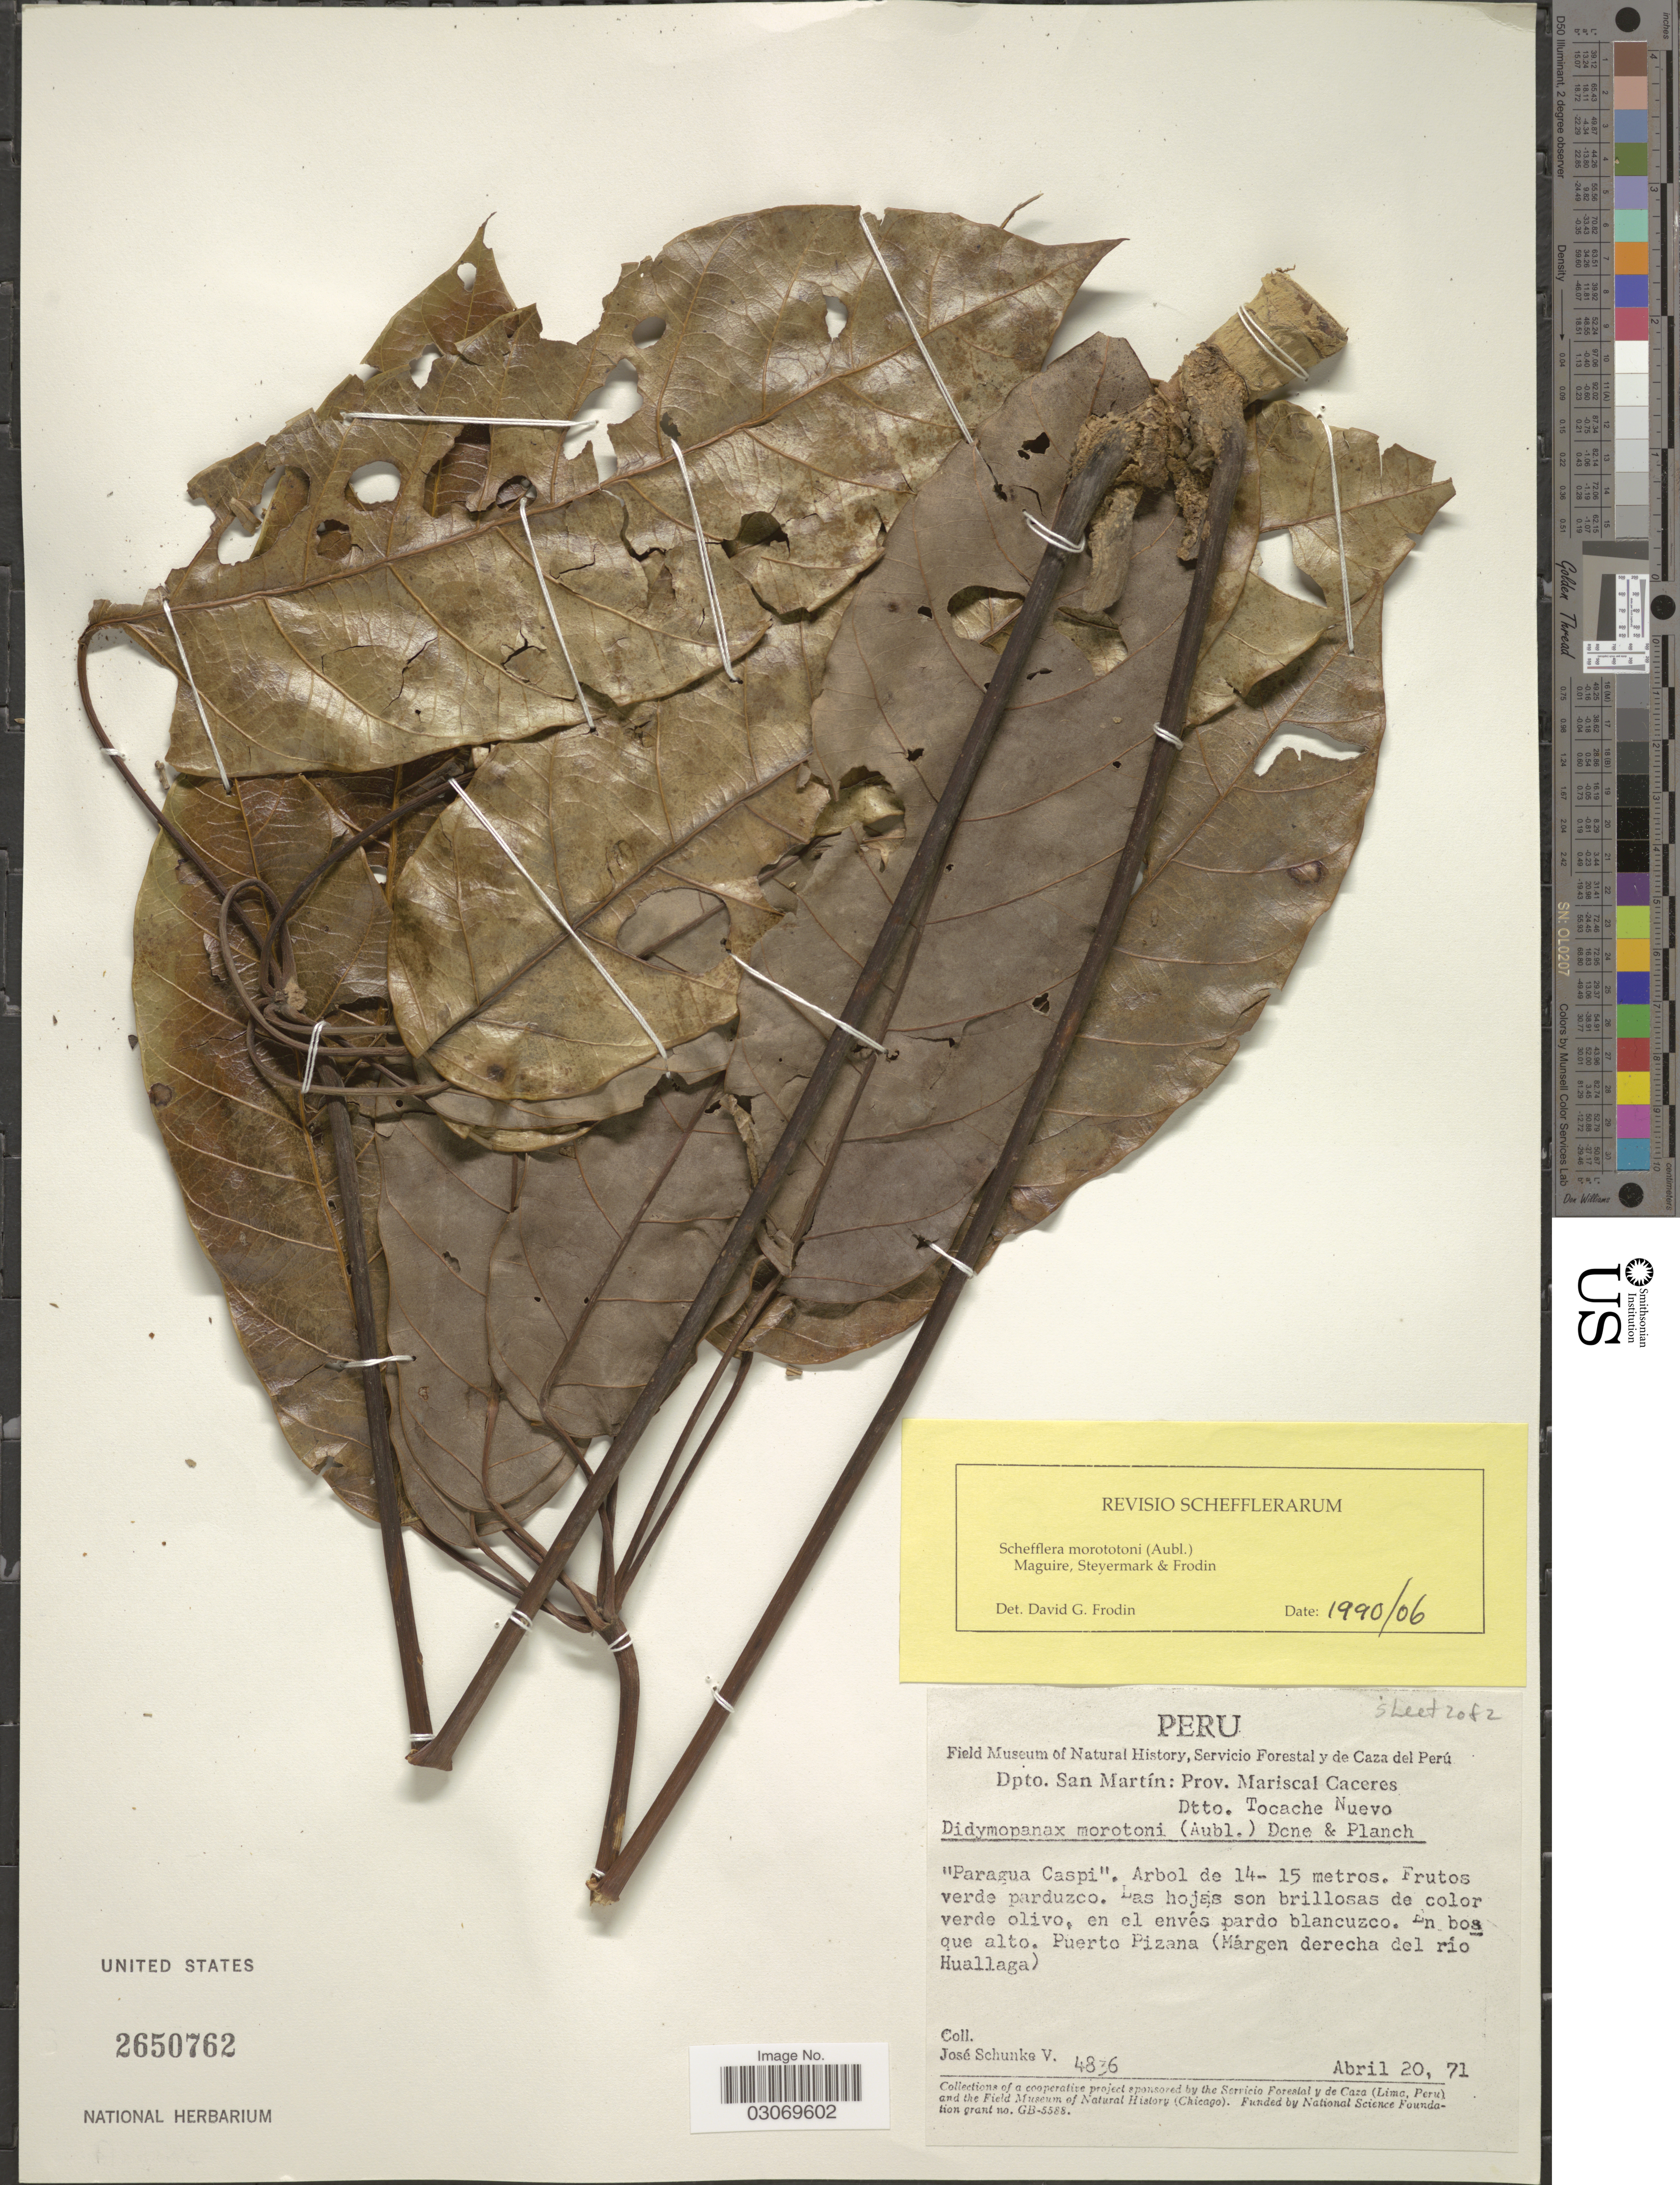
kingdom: Plantae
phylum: Tracheophyta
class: Magnoliopsida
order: Apiales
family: Araliaceae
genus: Schefflera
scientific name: Schefflera morototoni (Aubl.) Maguire, Steyerm. & Frodin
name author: (Aubl.) Maguire et al.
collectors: J. Schunke Vigo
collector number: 4836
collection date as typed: Transcribed d/m/y: 20/4/71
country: Peru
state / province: San Martín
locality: Dpto. San Martín: Prov. Mariscal Caceres, Dtto. Tocache Nuevo. En bosque alto. Puerto Pizana (Márgen derecha del rio Huallaga).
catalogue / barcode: US 2650762